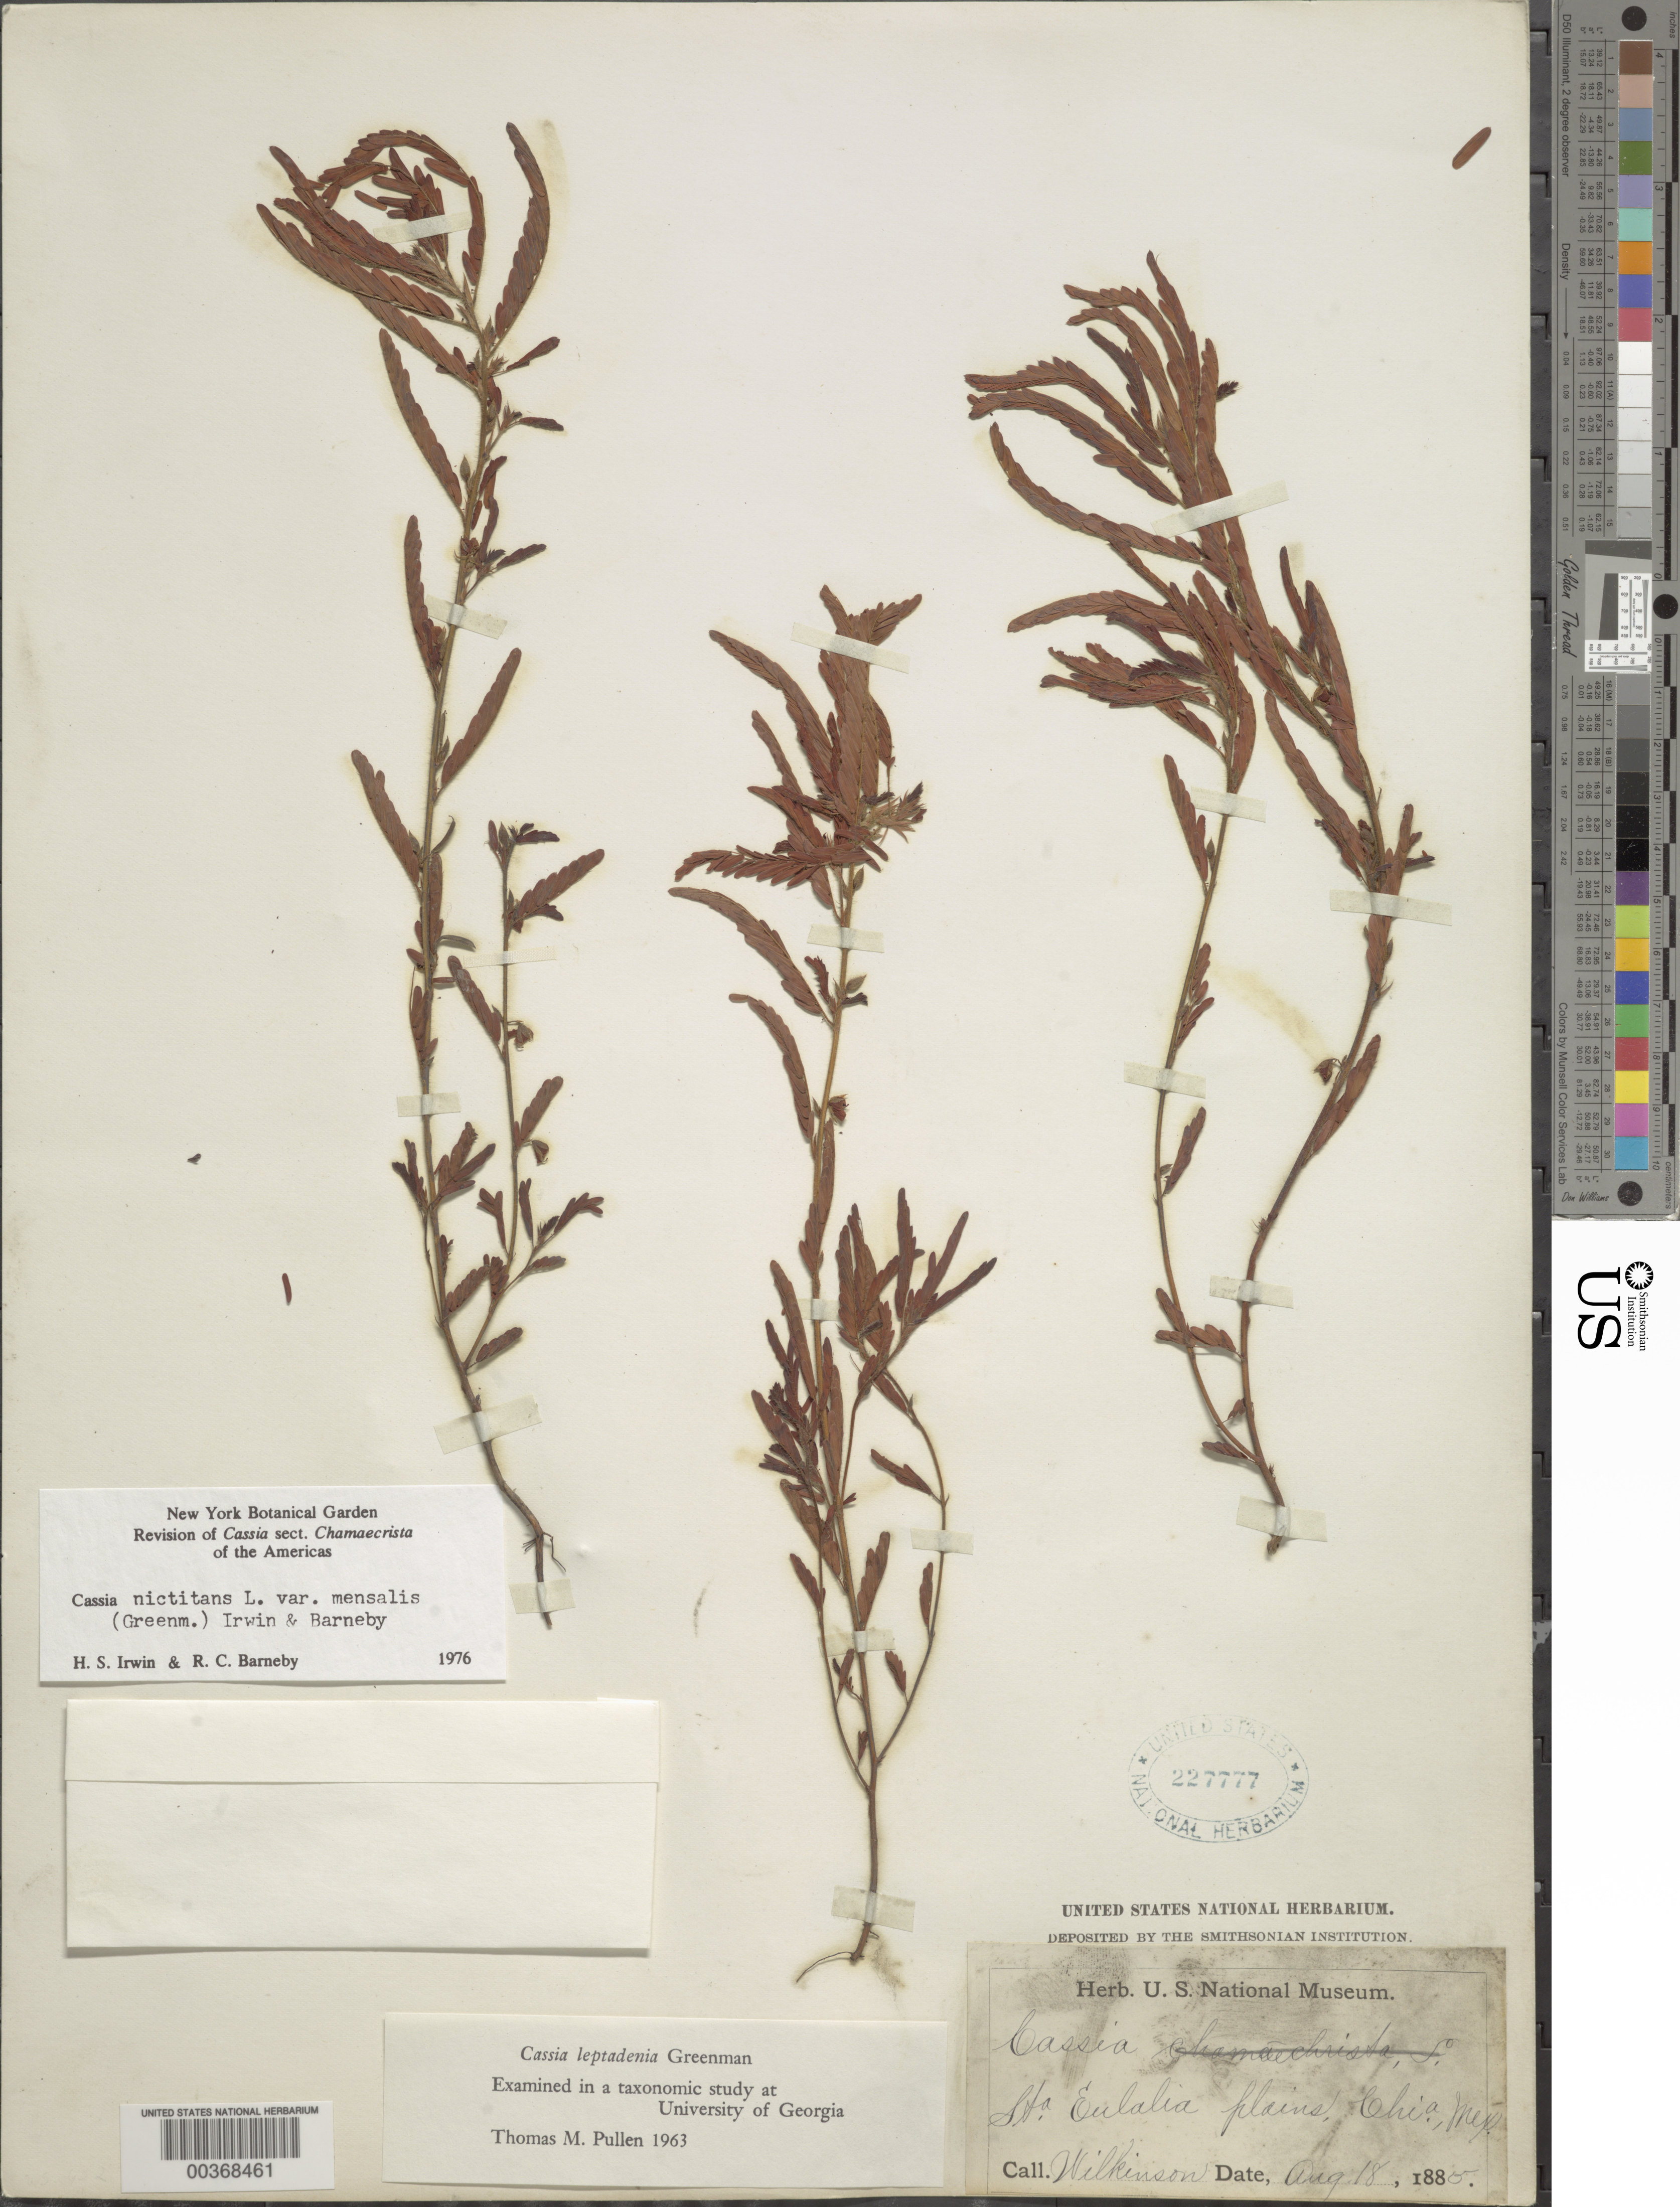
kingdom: Plantae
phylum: Tracheophyta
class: Magnoliopsida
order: Fabales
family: Fabaceae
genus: Chamaecrista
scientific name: Chamaecrista nictitans var. mensalis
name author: (Greenm.) H.S. Irwin & Barneby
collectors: Wilkinson, --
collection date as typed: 18 Aug 1885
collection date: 1885-08-18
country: Mexico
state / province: Chihuahua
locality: Sta. Eulalia plains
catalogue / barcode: US 227777